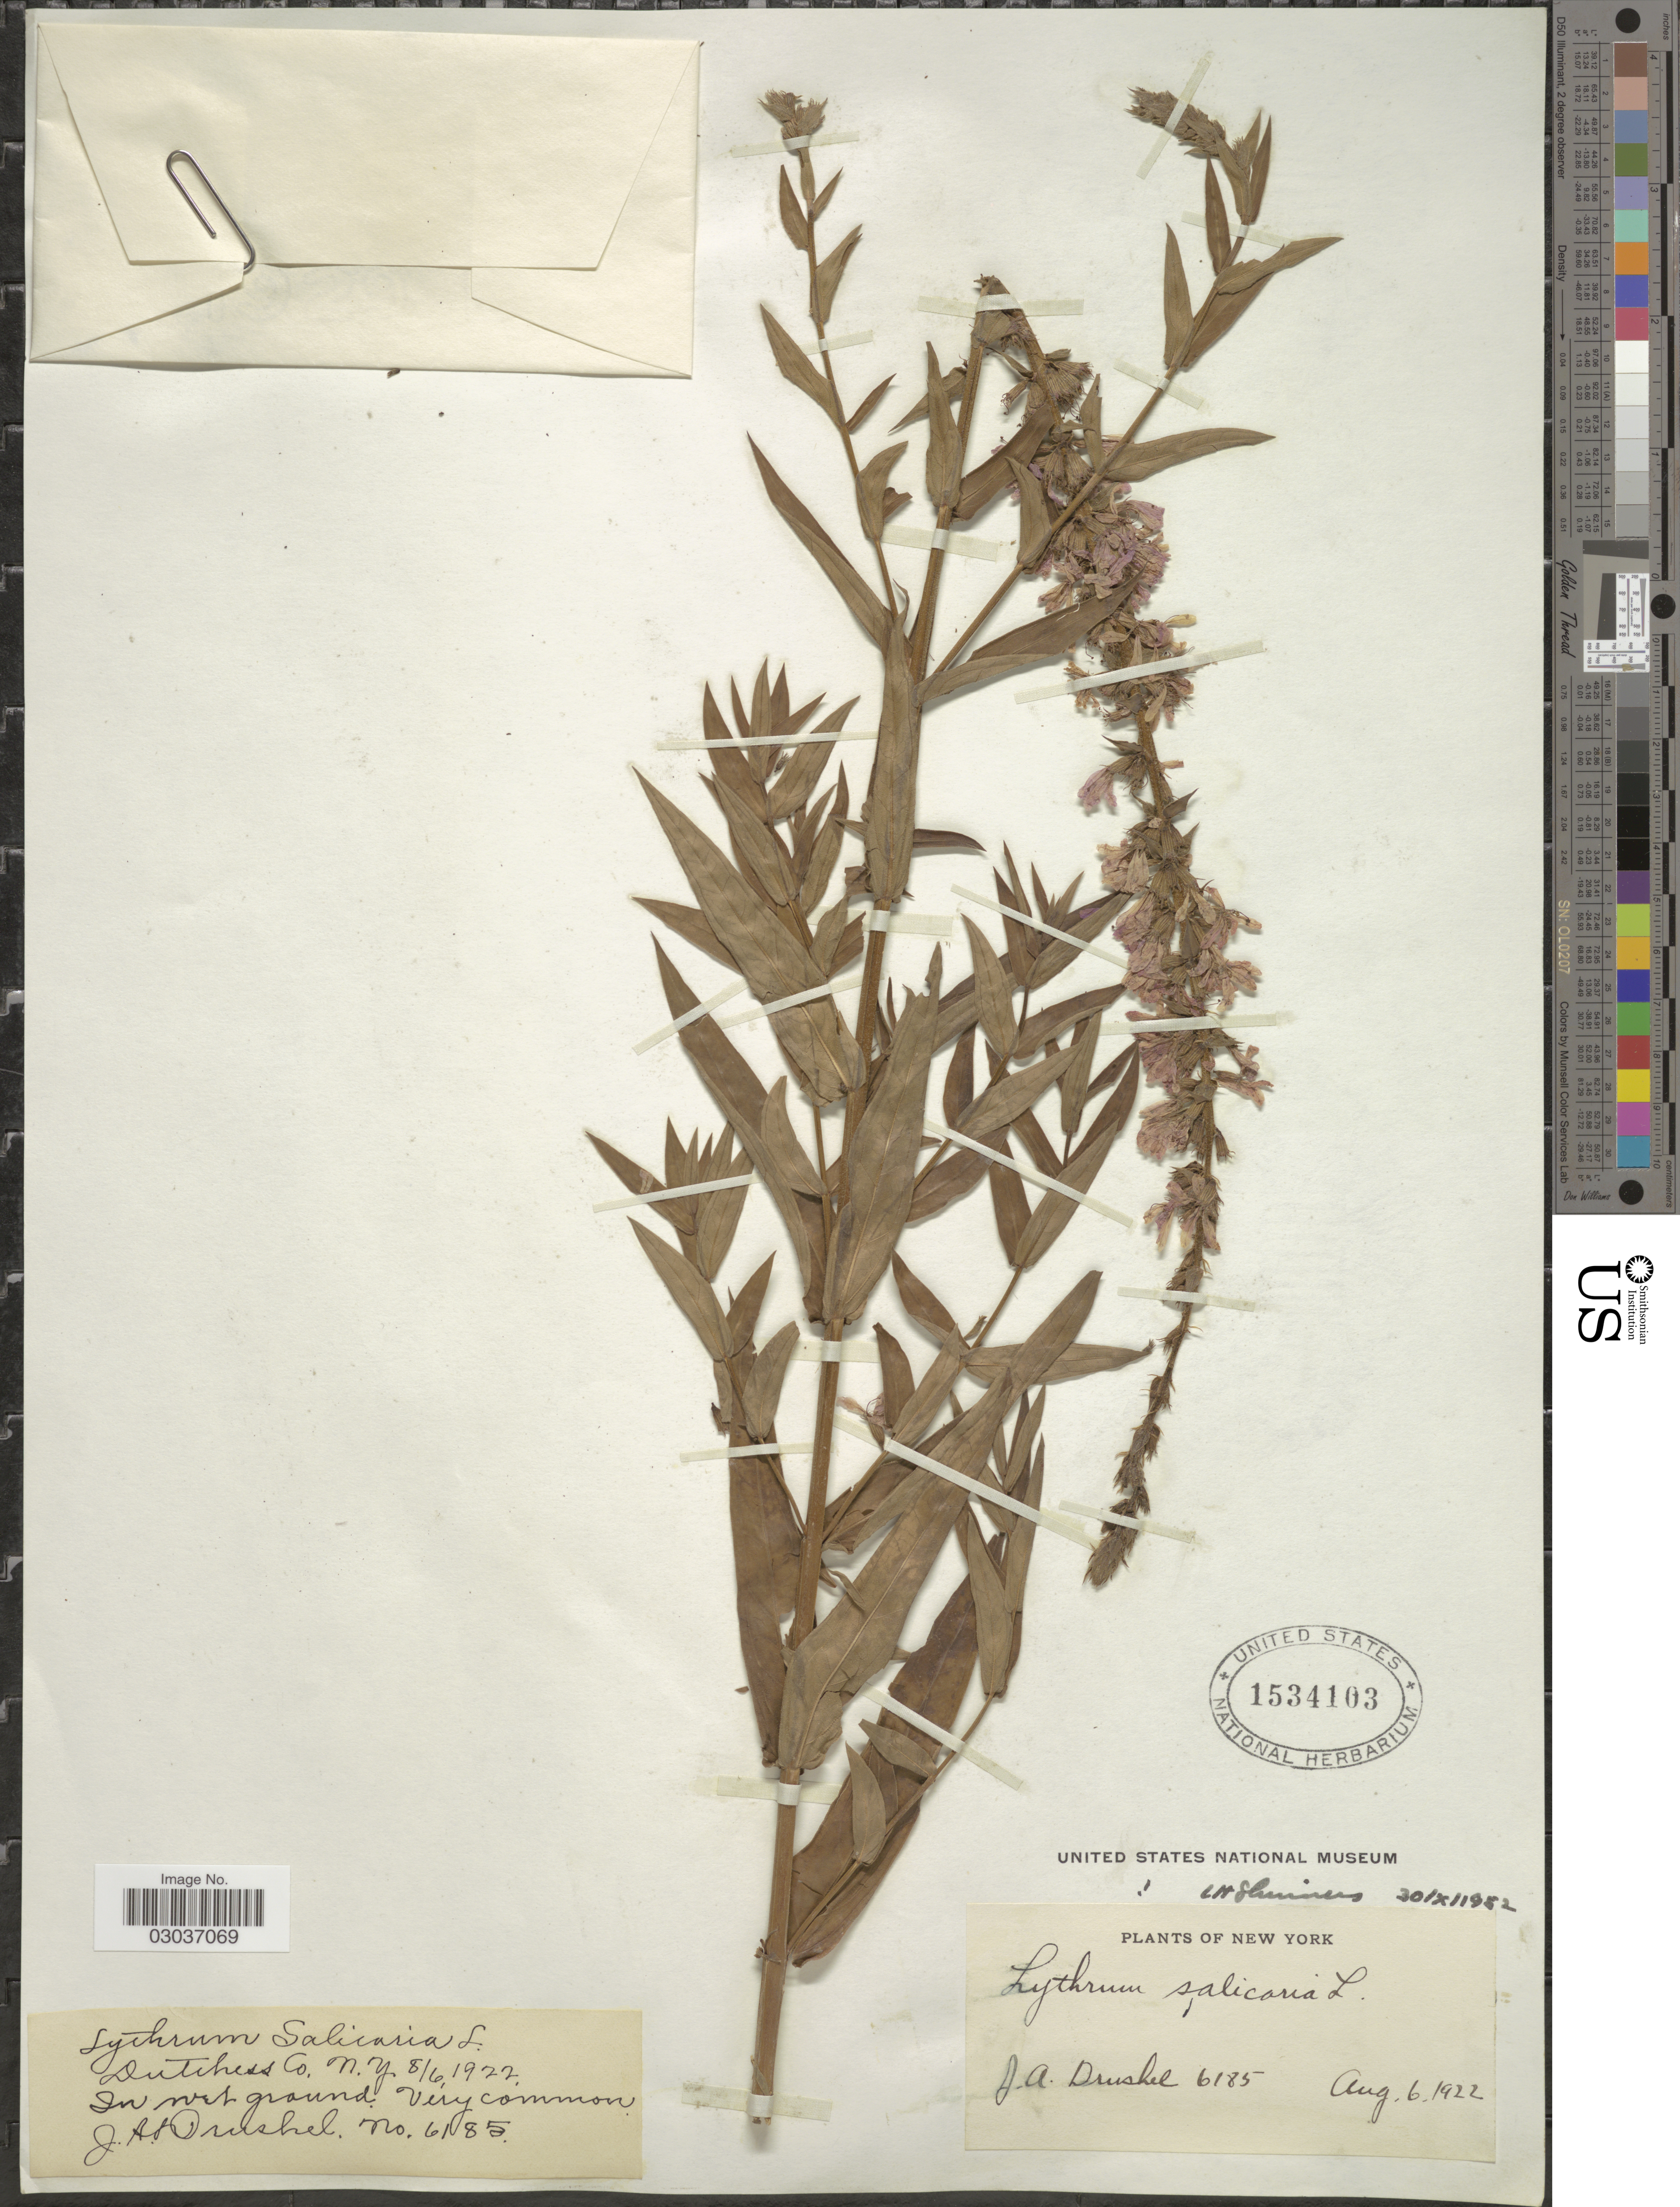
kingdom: Plantae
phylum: Tracheophyta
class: Magnoliopsida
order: Myrtales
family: Lythraceae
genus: Lythrum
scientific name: Lythrum salicaria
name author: L.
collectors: J. A. Drushel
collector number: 6185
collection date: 1922-08-06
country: United States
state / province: New York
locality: Dutchess Co.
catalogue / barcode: US 1534103